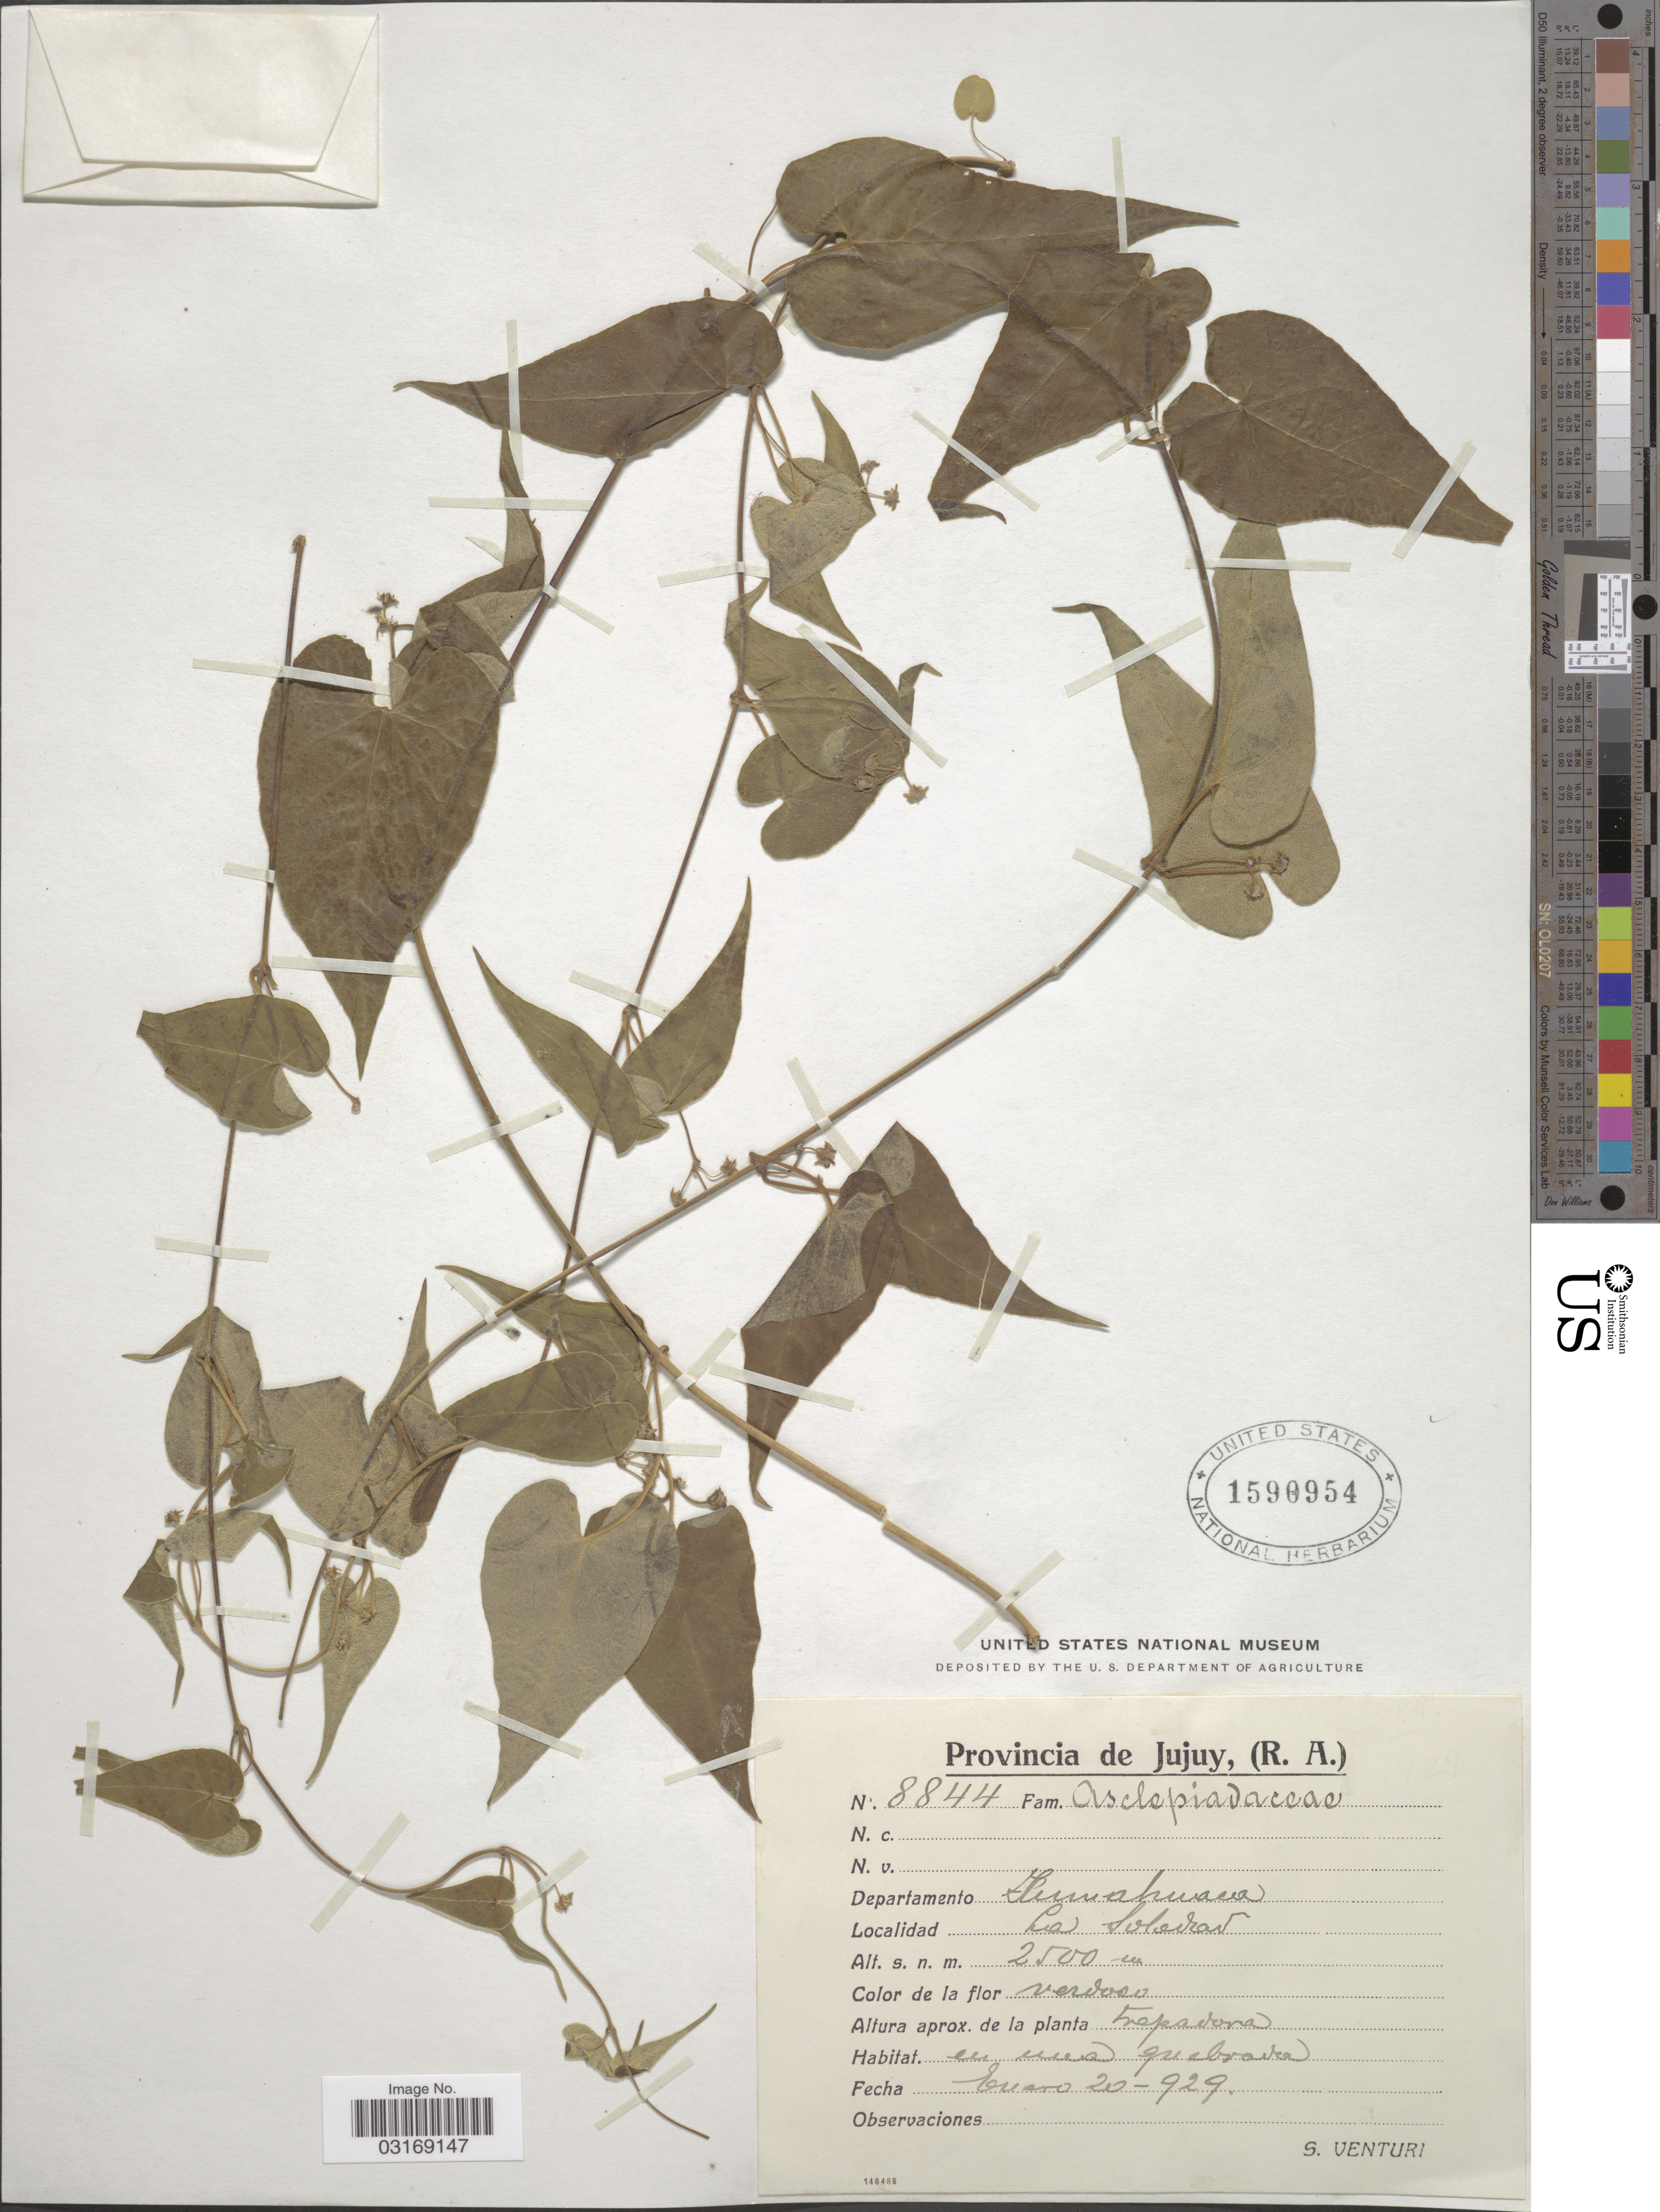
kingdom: Plantae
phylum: Tracheophyta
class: Magnoliopsida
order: Gentianales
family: Apocynaceae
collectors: S. Venturi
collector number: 8844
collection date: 1929-01-20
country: Argentina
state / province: Jujuy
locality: Departamento Humahuaca. La Soledad.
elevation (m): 2500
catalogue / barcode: US 1590954